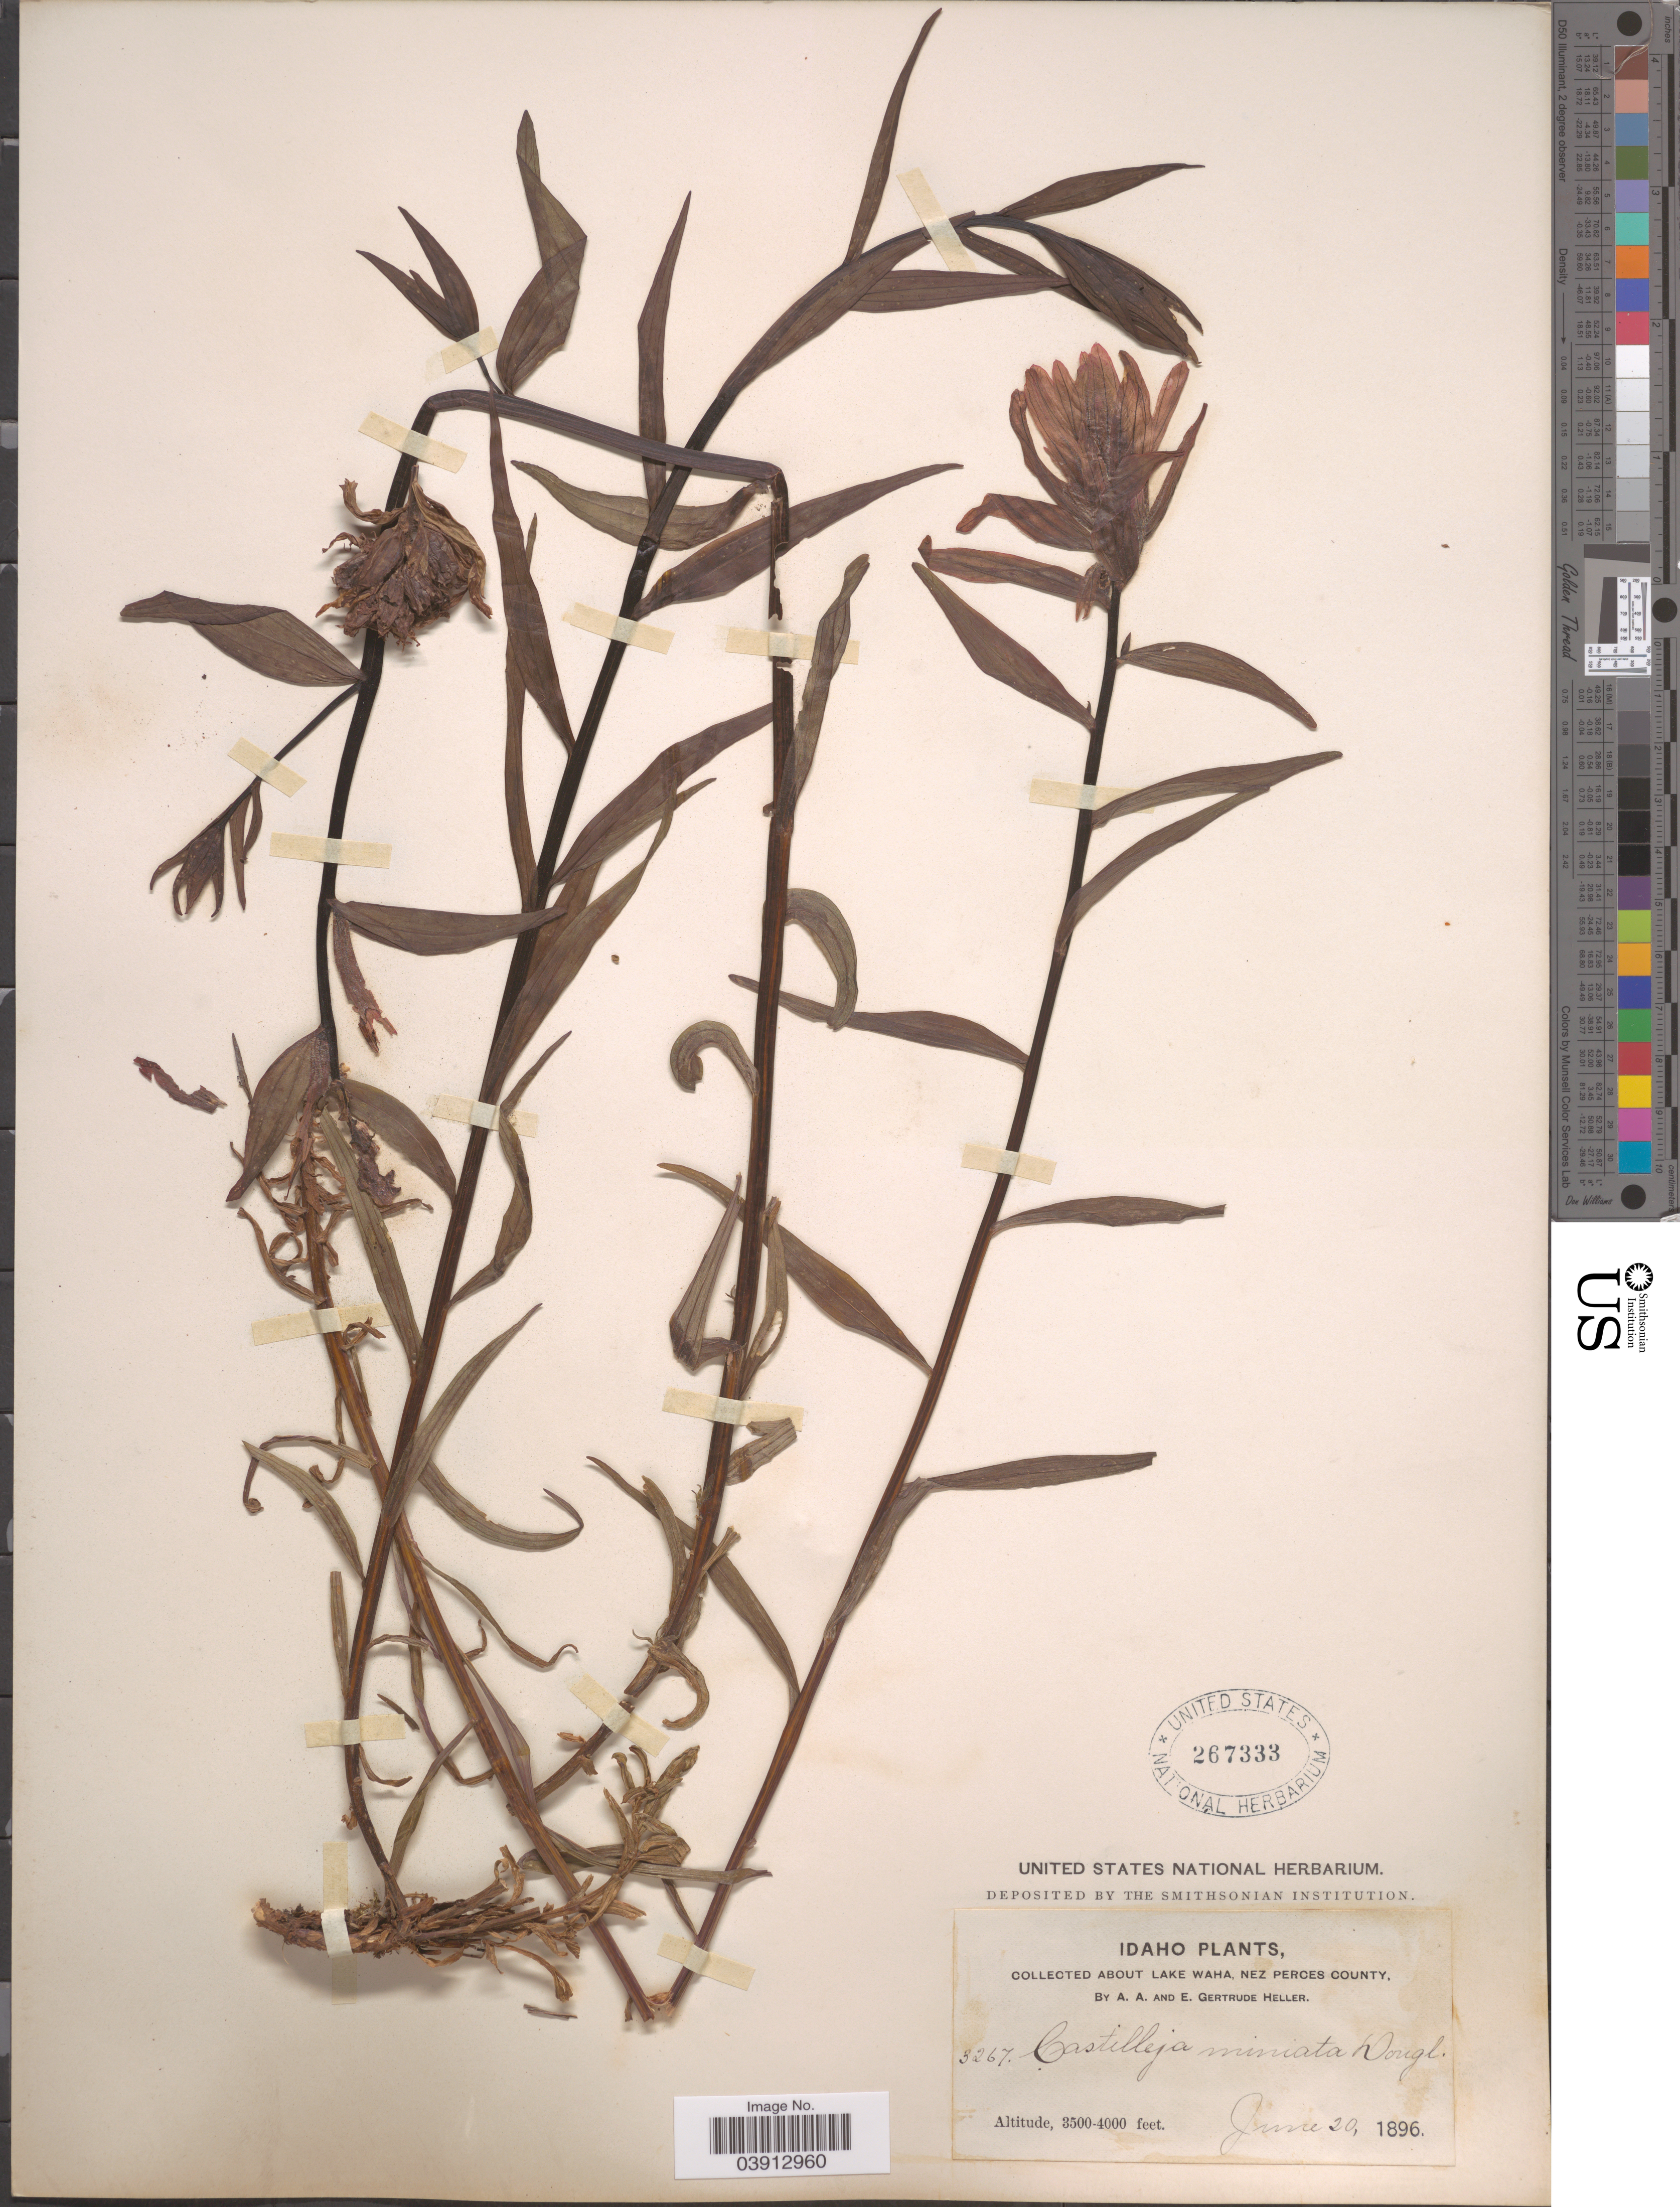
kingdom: Plantae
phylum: Tracheophyta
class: Magnoliopsida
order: Lamiales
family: Orobanchaceae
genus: Castilleja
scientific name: Castilleja miniata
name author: Douglas ex Hook.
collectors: A. A. Heller & E. G. Heller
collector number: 3267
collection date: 1896-06-20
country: United States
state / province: Idaho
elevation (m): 1067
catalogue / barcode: US 267333